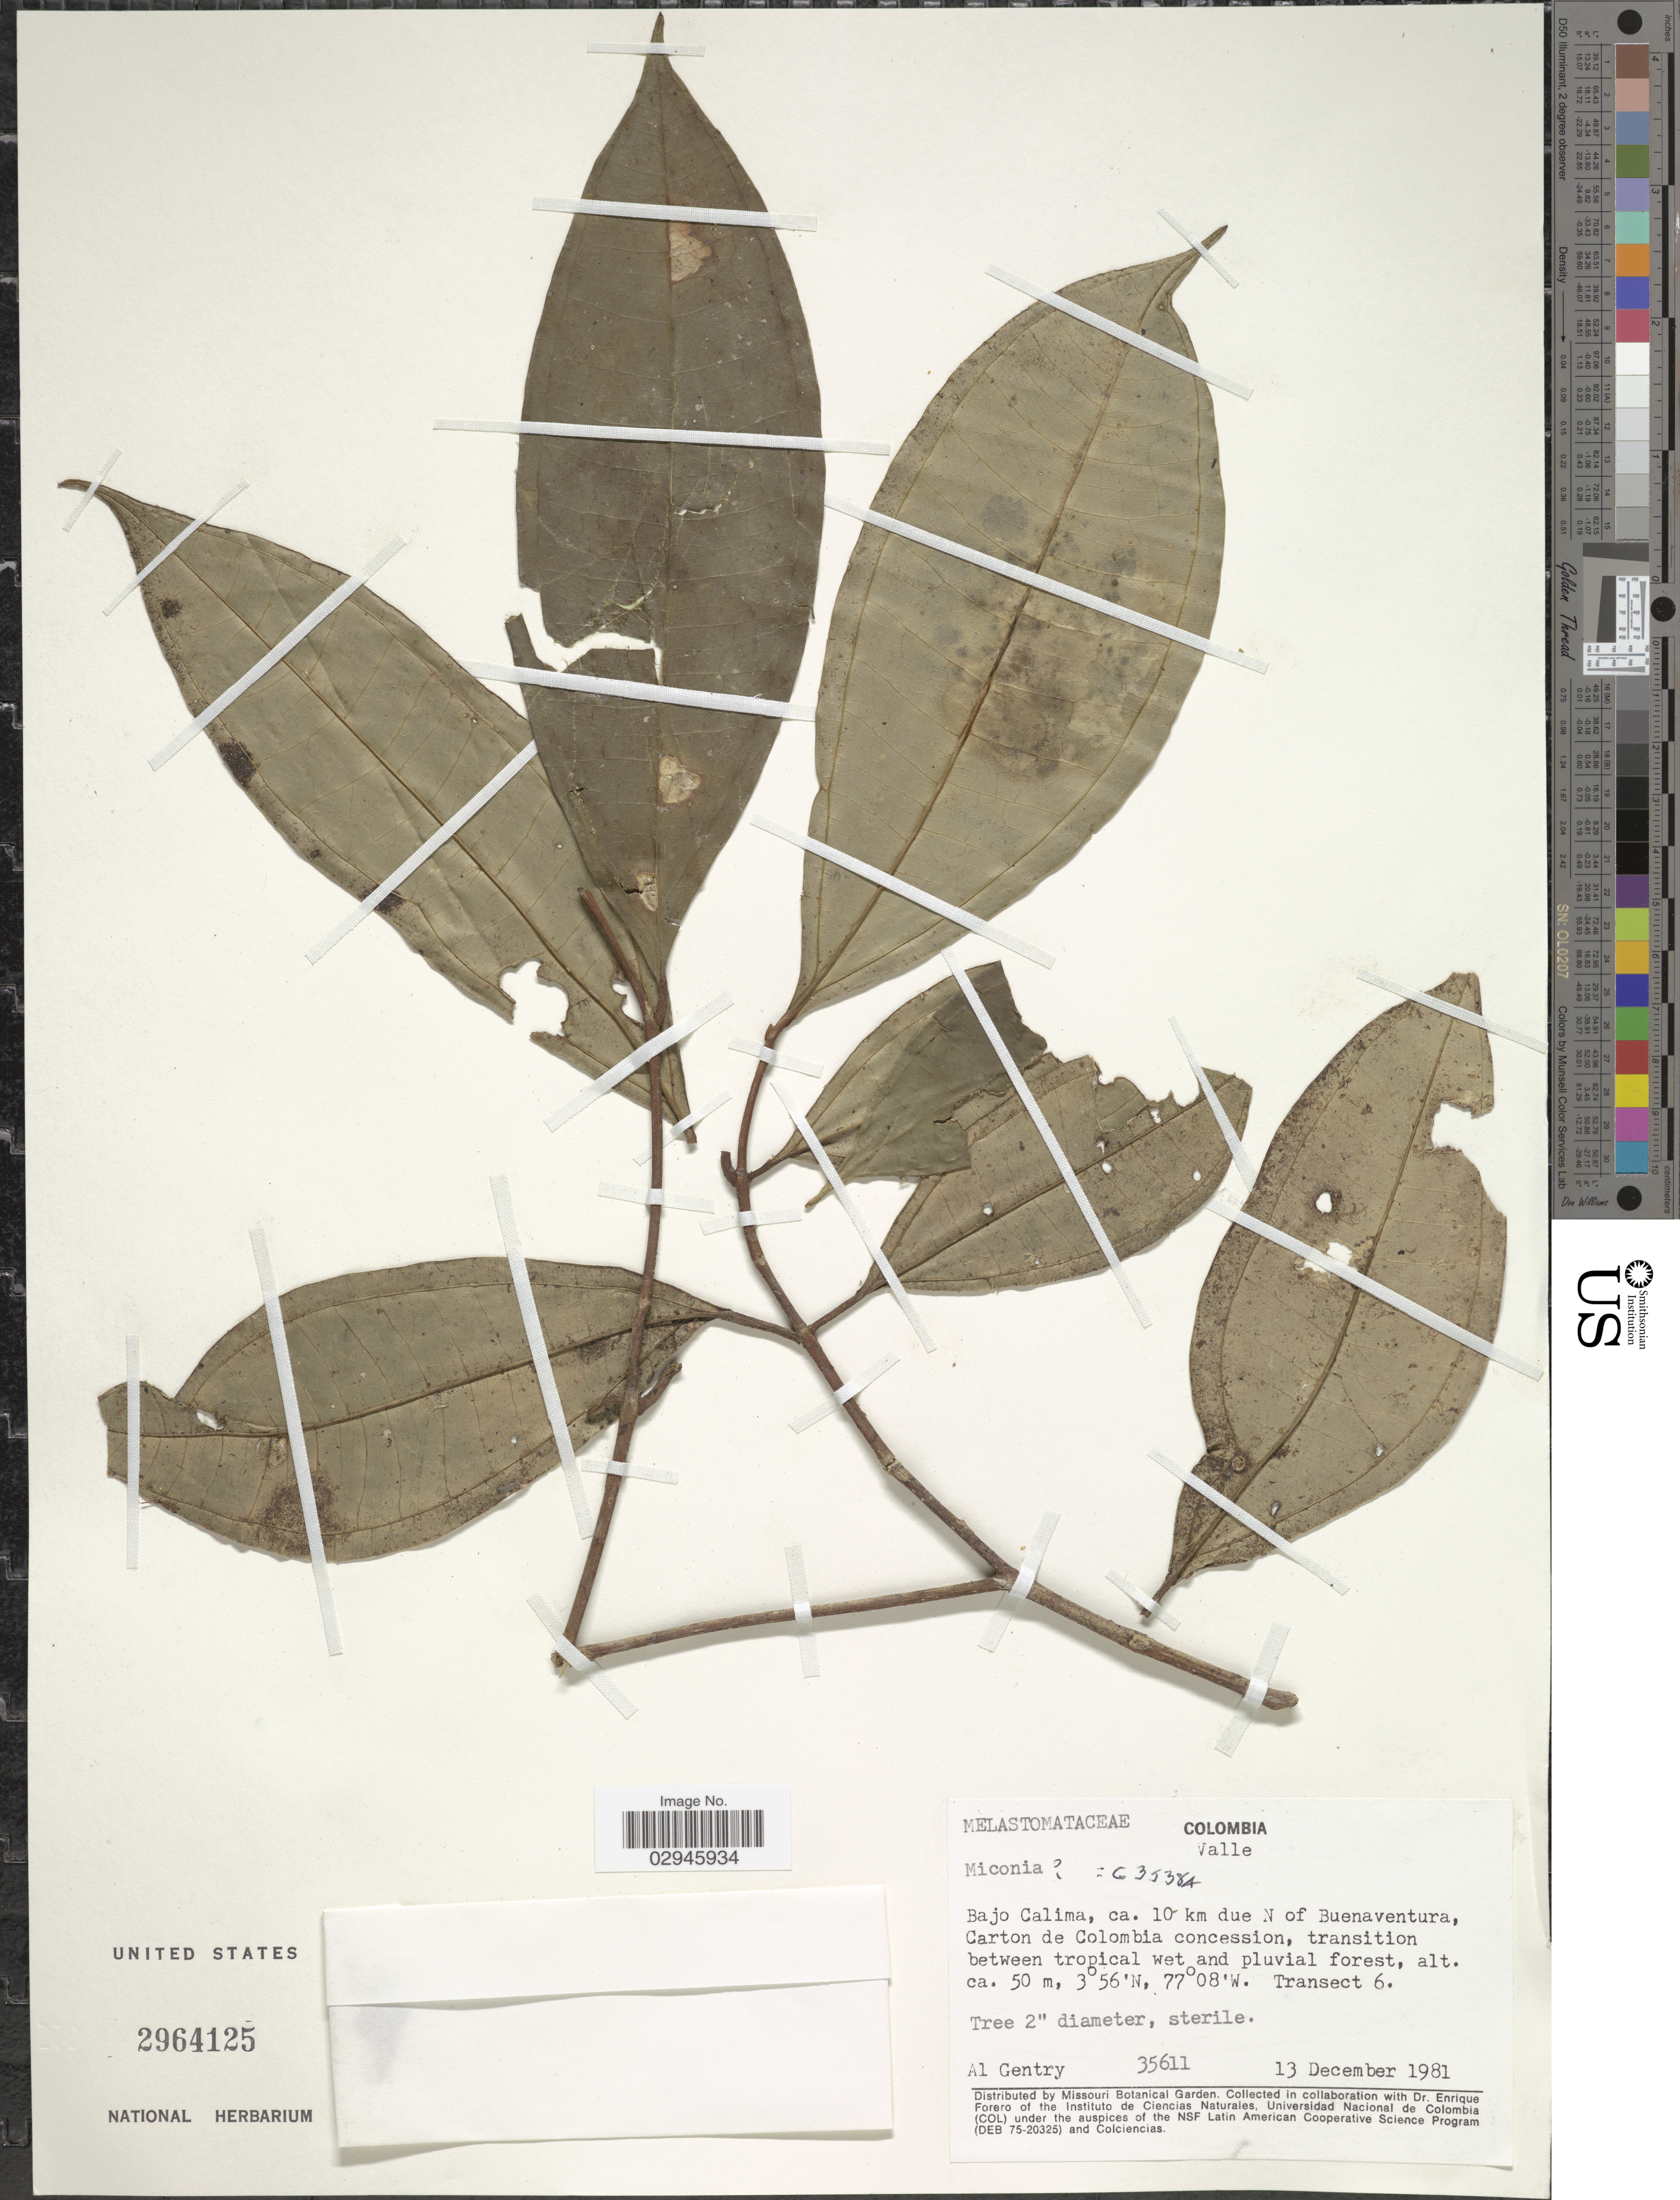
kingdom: Plantae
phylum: Tracheophyta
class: Magnoliopsida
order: Myrtales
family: Melastomataceae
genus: Miconia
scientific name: Miconia sp.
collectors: A. H. Gentry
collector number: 35611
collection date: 1981-12-13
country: Colombia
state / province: Valle del Cauca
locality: Valle. Bajo Calima, ca. 10 km due N of Buenaventura, Carton de Colombia concession. Transect 6.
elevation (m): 50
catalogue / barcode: US 2964125